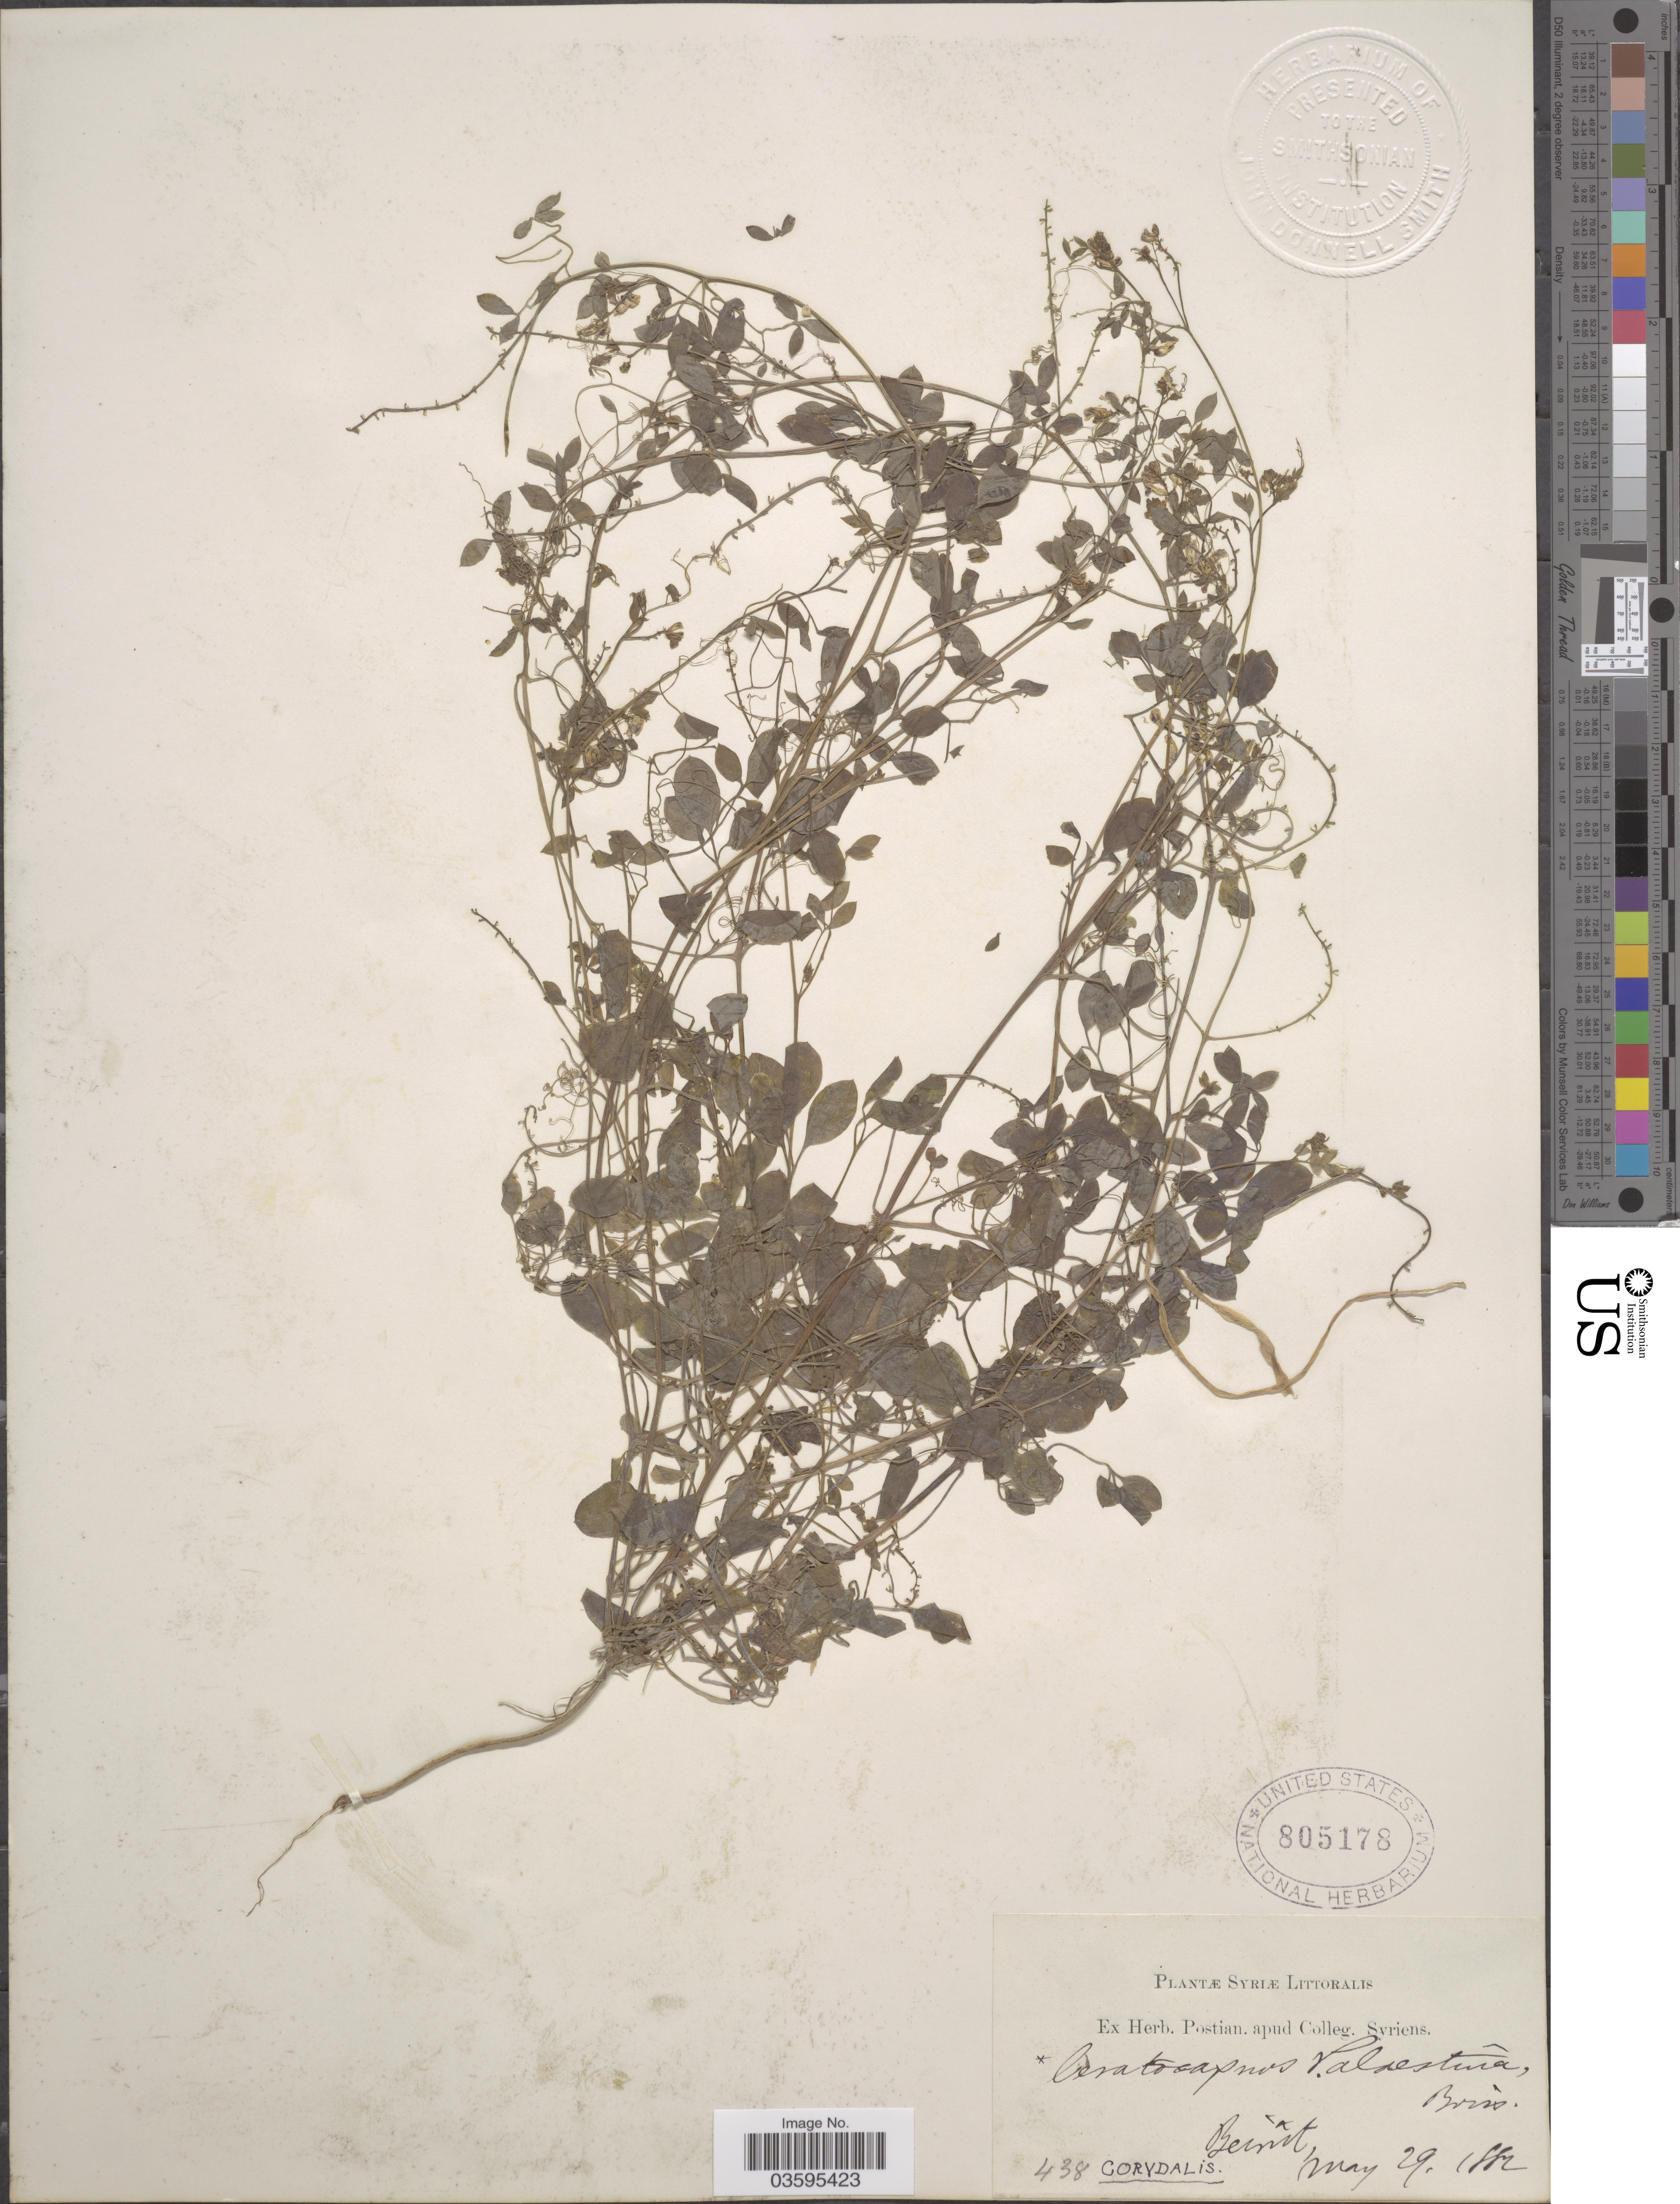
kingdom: Plantae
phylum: Tracheophyta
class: Magnoliopsida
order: Ranunculales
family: Papaveraceae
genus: Corydalis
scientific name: Corydalis palaestina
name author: (Boiss.) Prantl & Kundig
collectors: ex herb. Postian. apud Colleg. Syriens. Protest. USE "Fannie P. A. Shepard" (10308853) AS PRIMARY COLLECTOR INSTEAD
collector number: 438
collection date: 1882-05-29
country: Lebanon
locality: Syriæ Littoralis. Beirût.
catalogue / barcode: US 805178